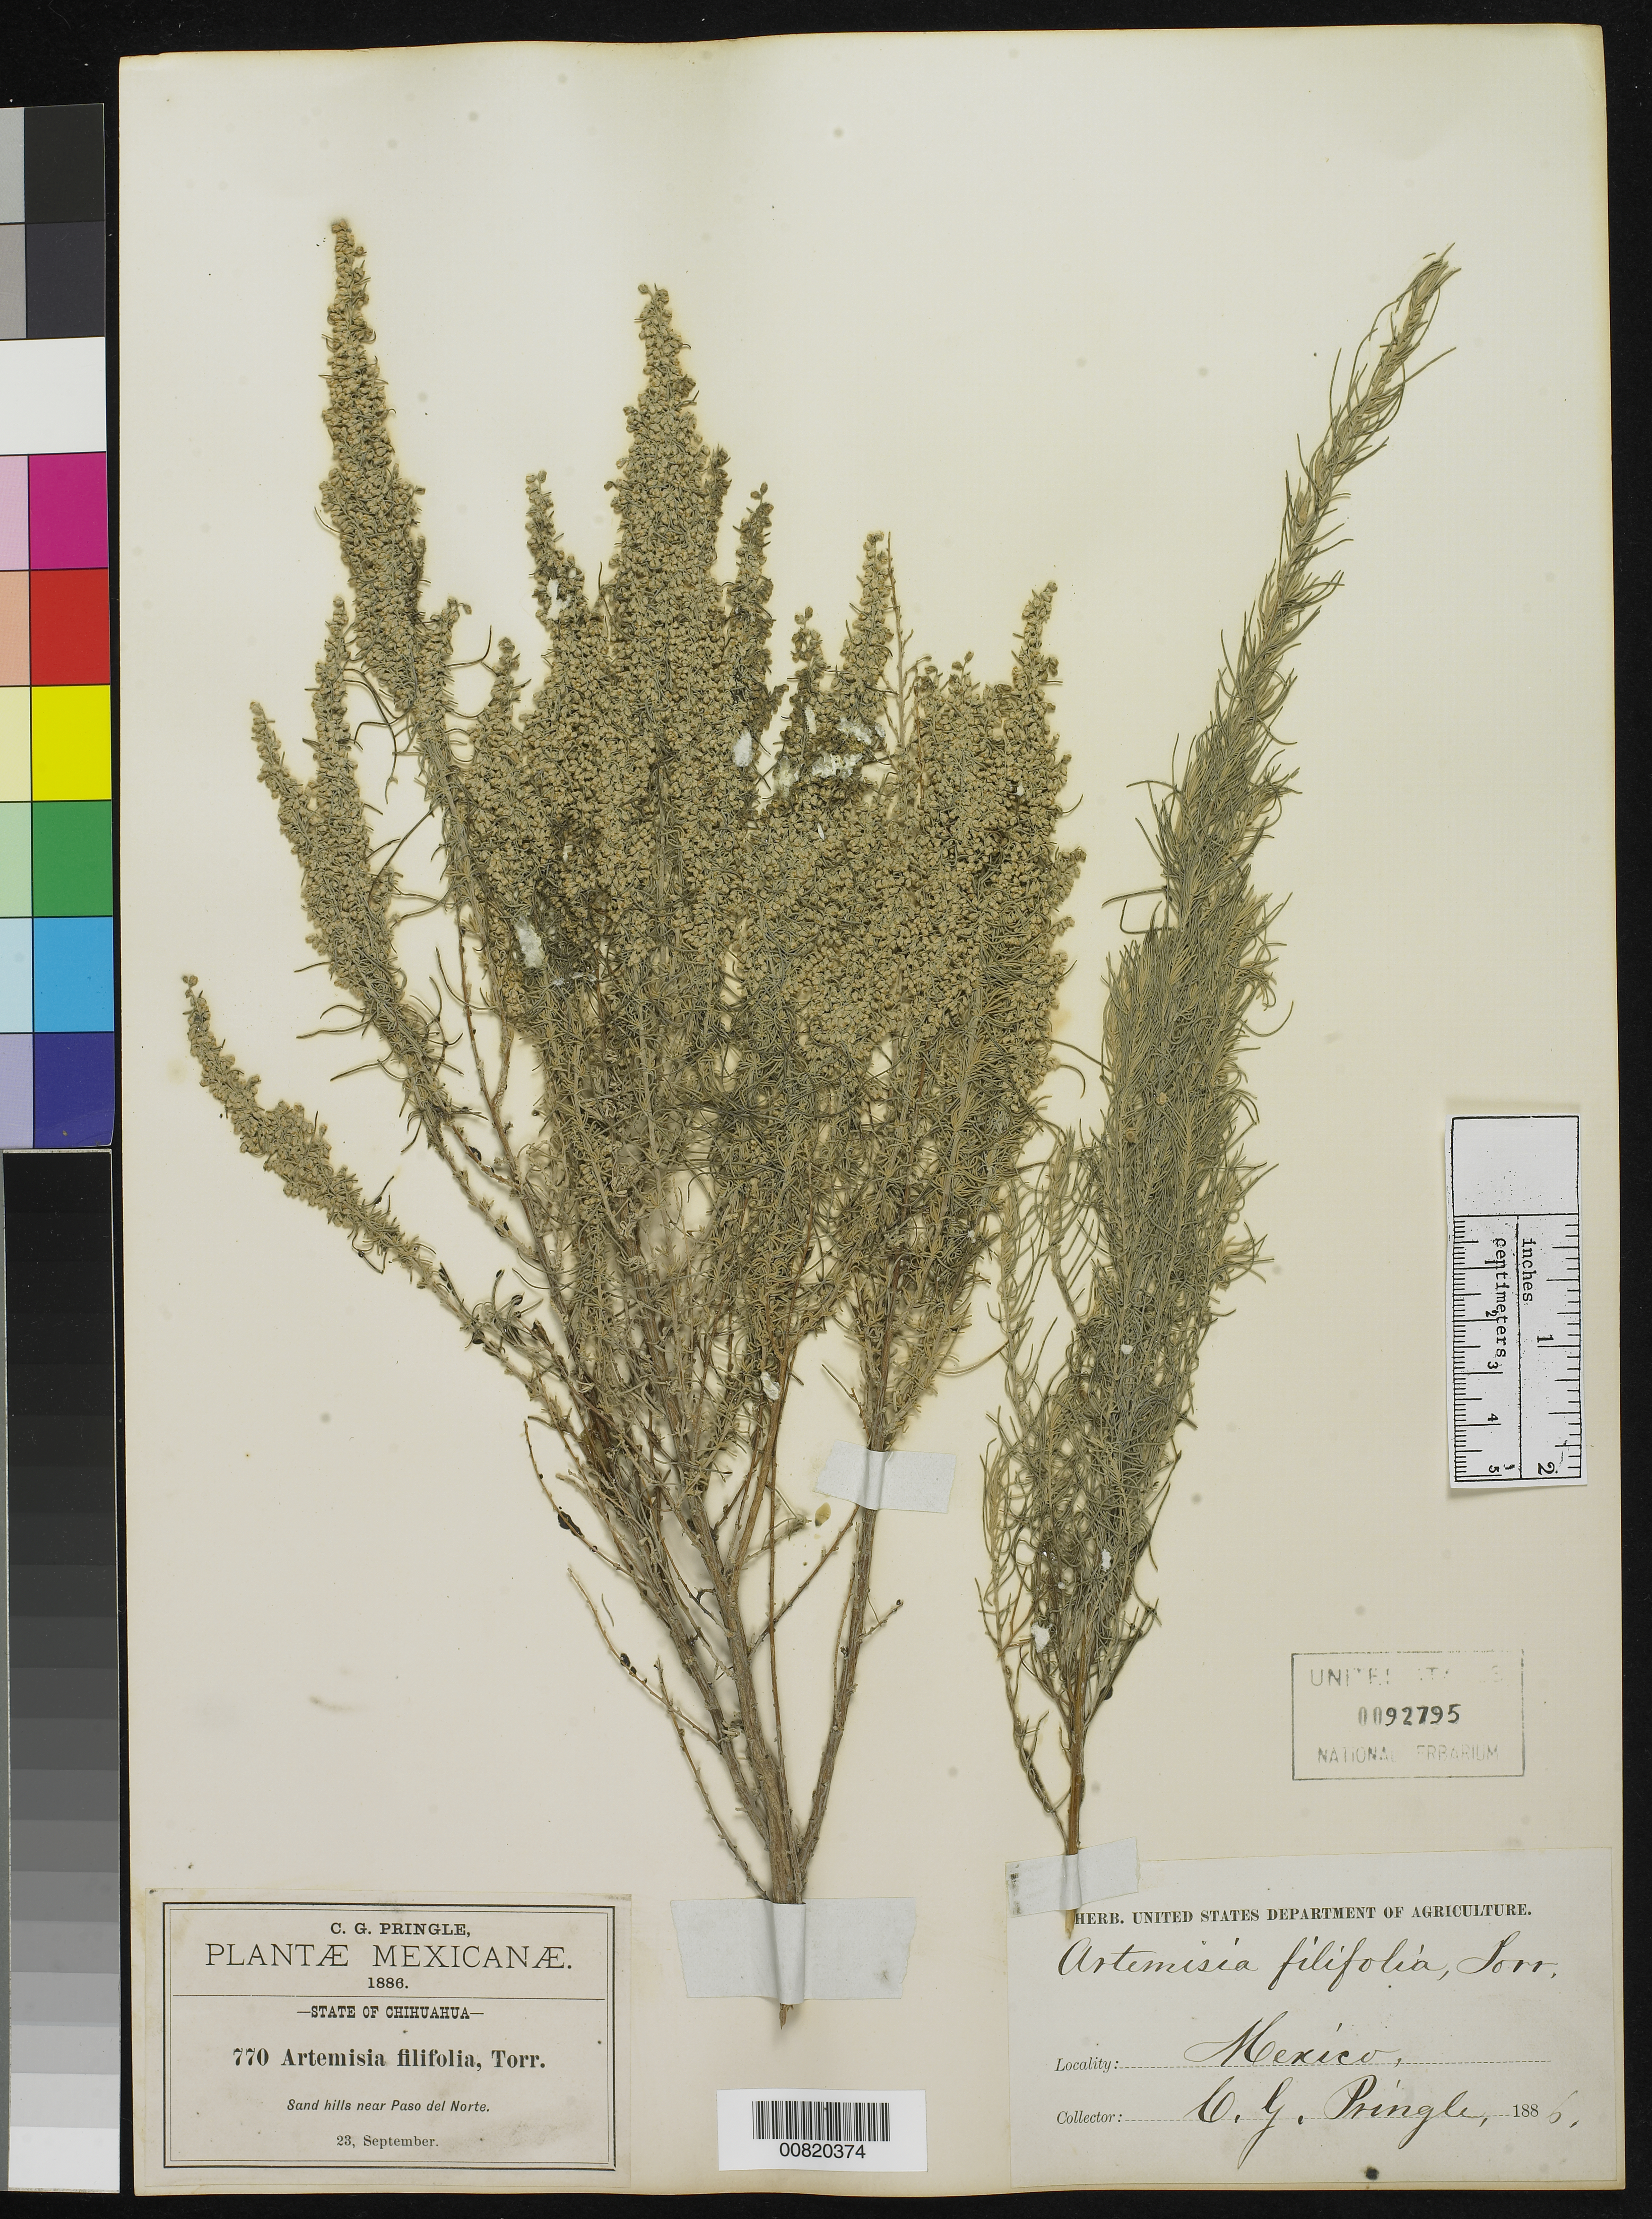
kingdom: Plantae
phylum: Tracheophyta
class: Magnoliopsida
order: Asterales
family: Asteraceae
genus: Artemisia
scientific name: Artemisia filifolia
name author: Torr.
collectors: C. G. Pringle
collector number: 770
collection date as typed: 23 Sep 1886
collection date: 1886-09-23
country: Mexico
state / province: Chihuahua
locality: Near Paso del Norte, Chihuahua.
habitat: Sand hills.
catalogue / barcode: US 92795